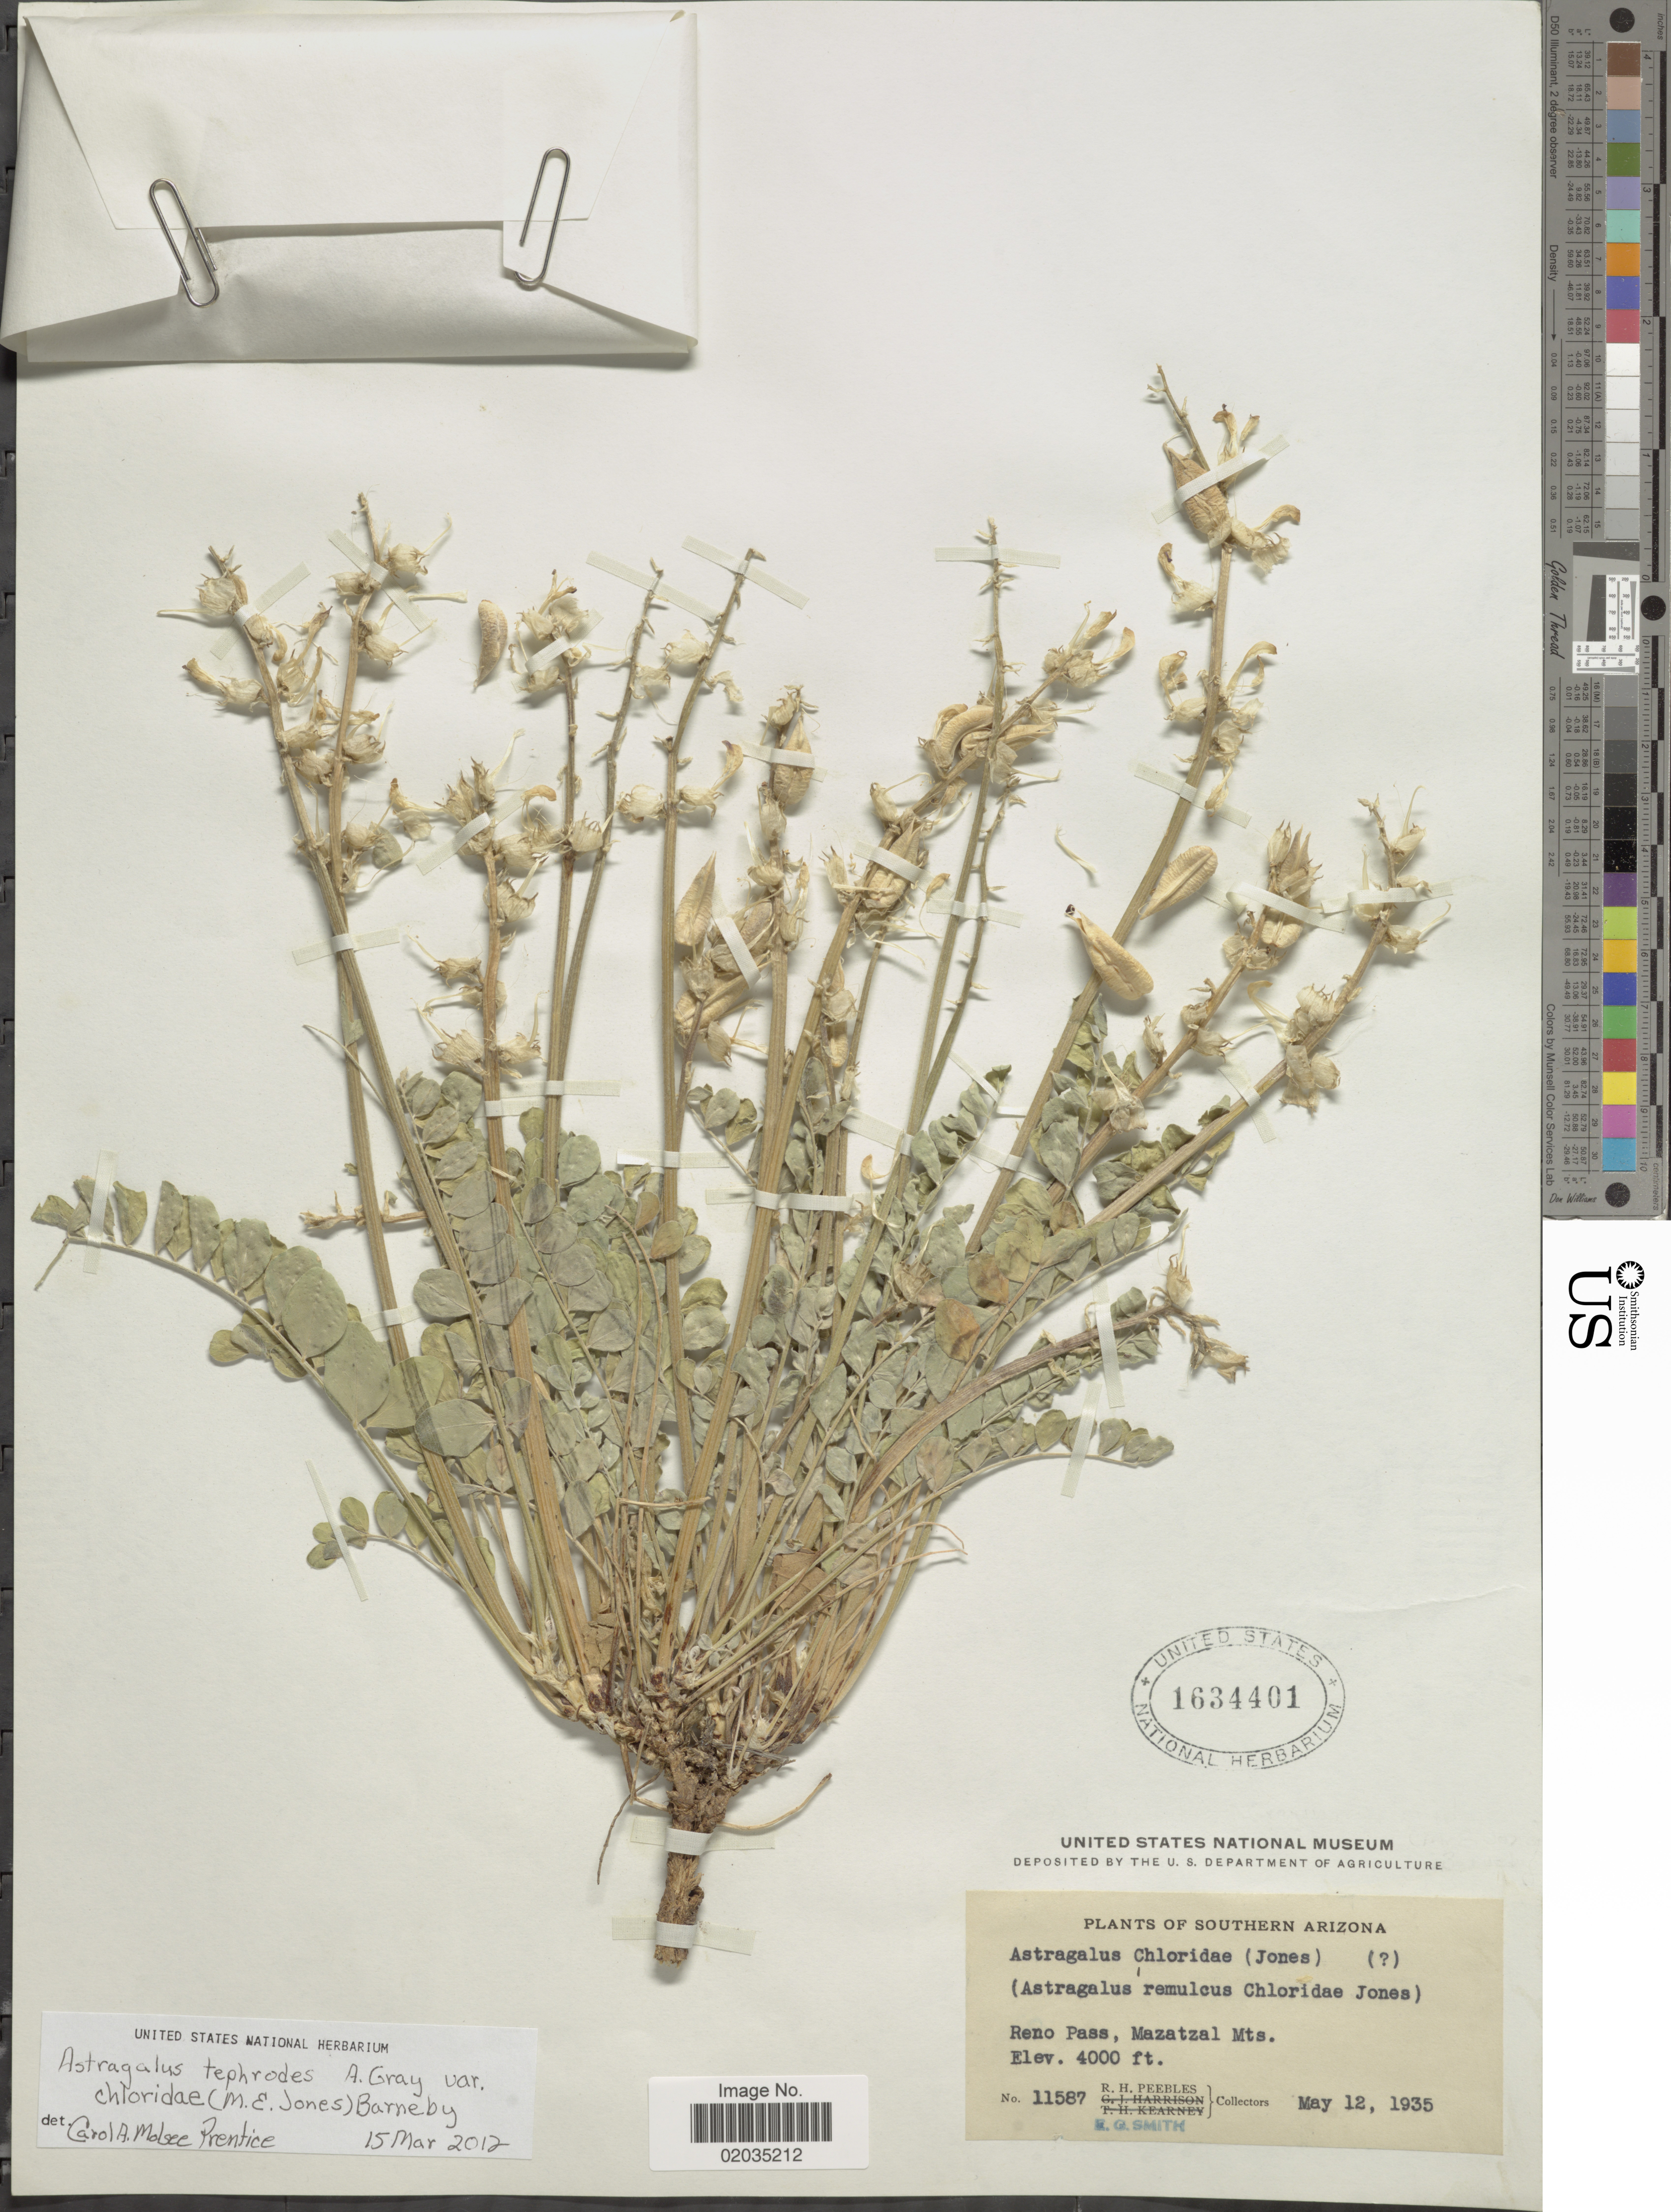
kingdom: Plantae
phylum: Tracheophyta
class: Magnoliopsida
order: Fabales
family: Fabaceae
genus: Astragalus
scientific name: Astragalus tephrodes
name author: A. Gray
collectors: R. H. Peebles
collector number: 11587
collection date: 1935-05-12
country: United States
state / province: Arizona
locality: Southern Arizona, Reno Pass, Mazatzal Mts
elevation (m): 1219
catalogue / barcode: US 1634401